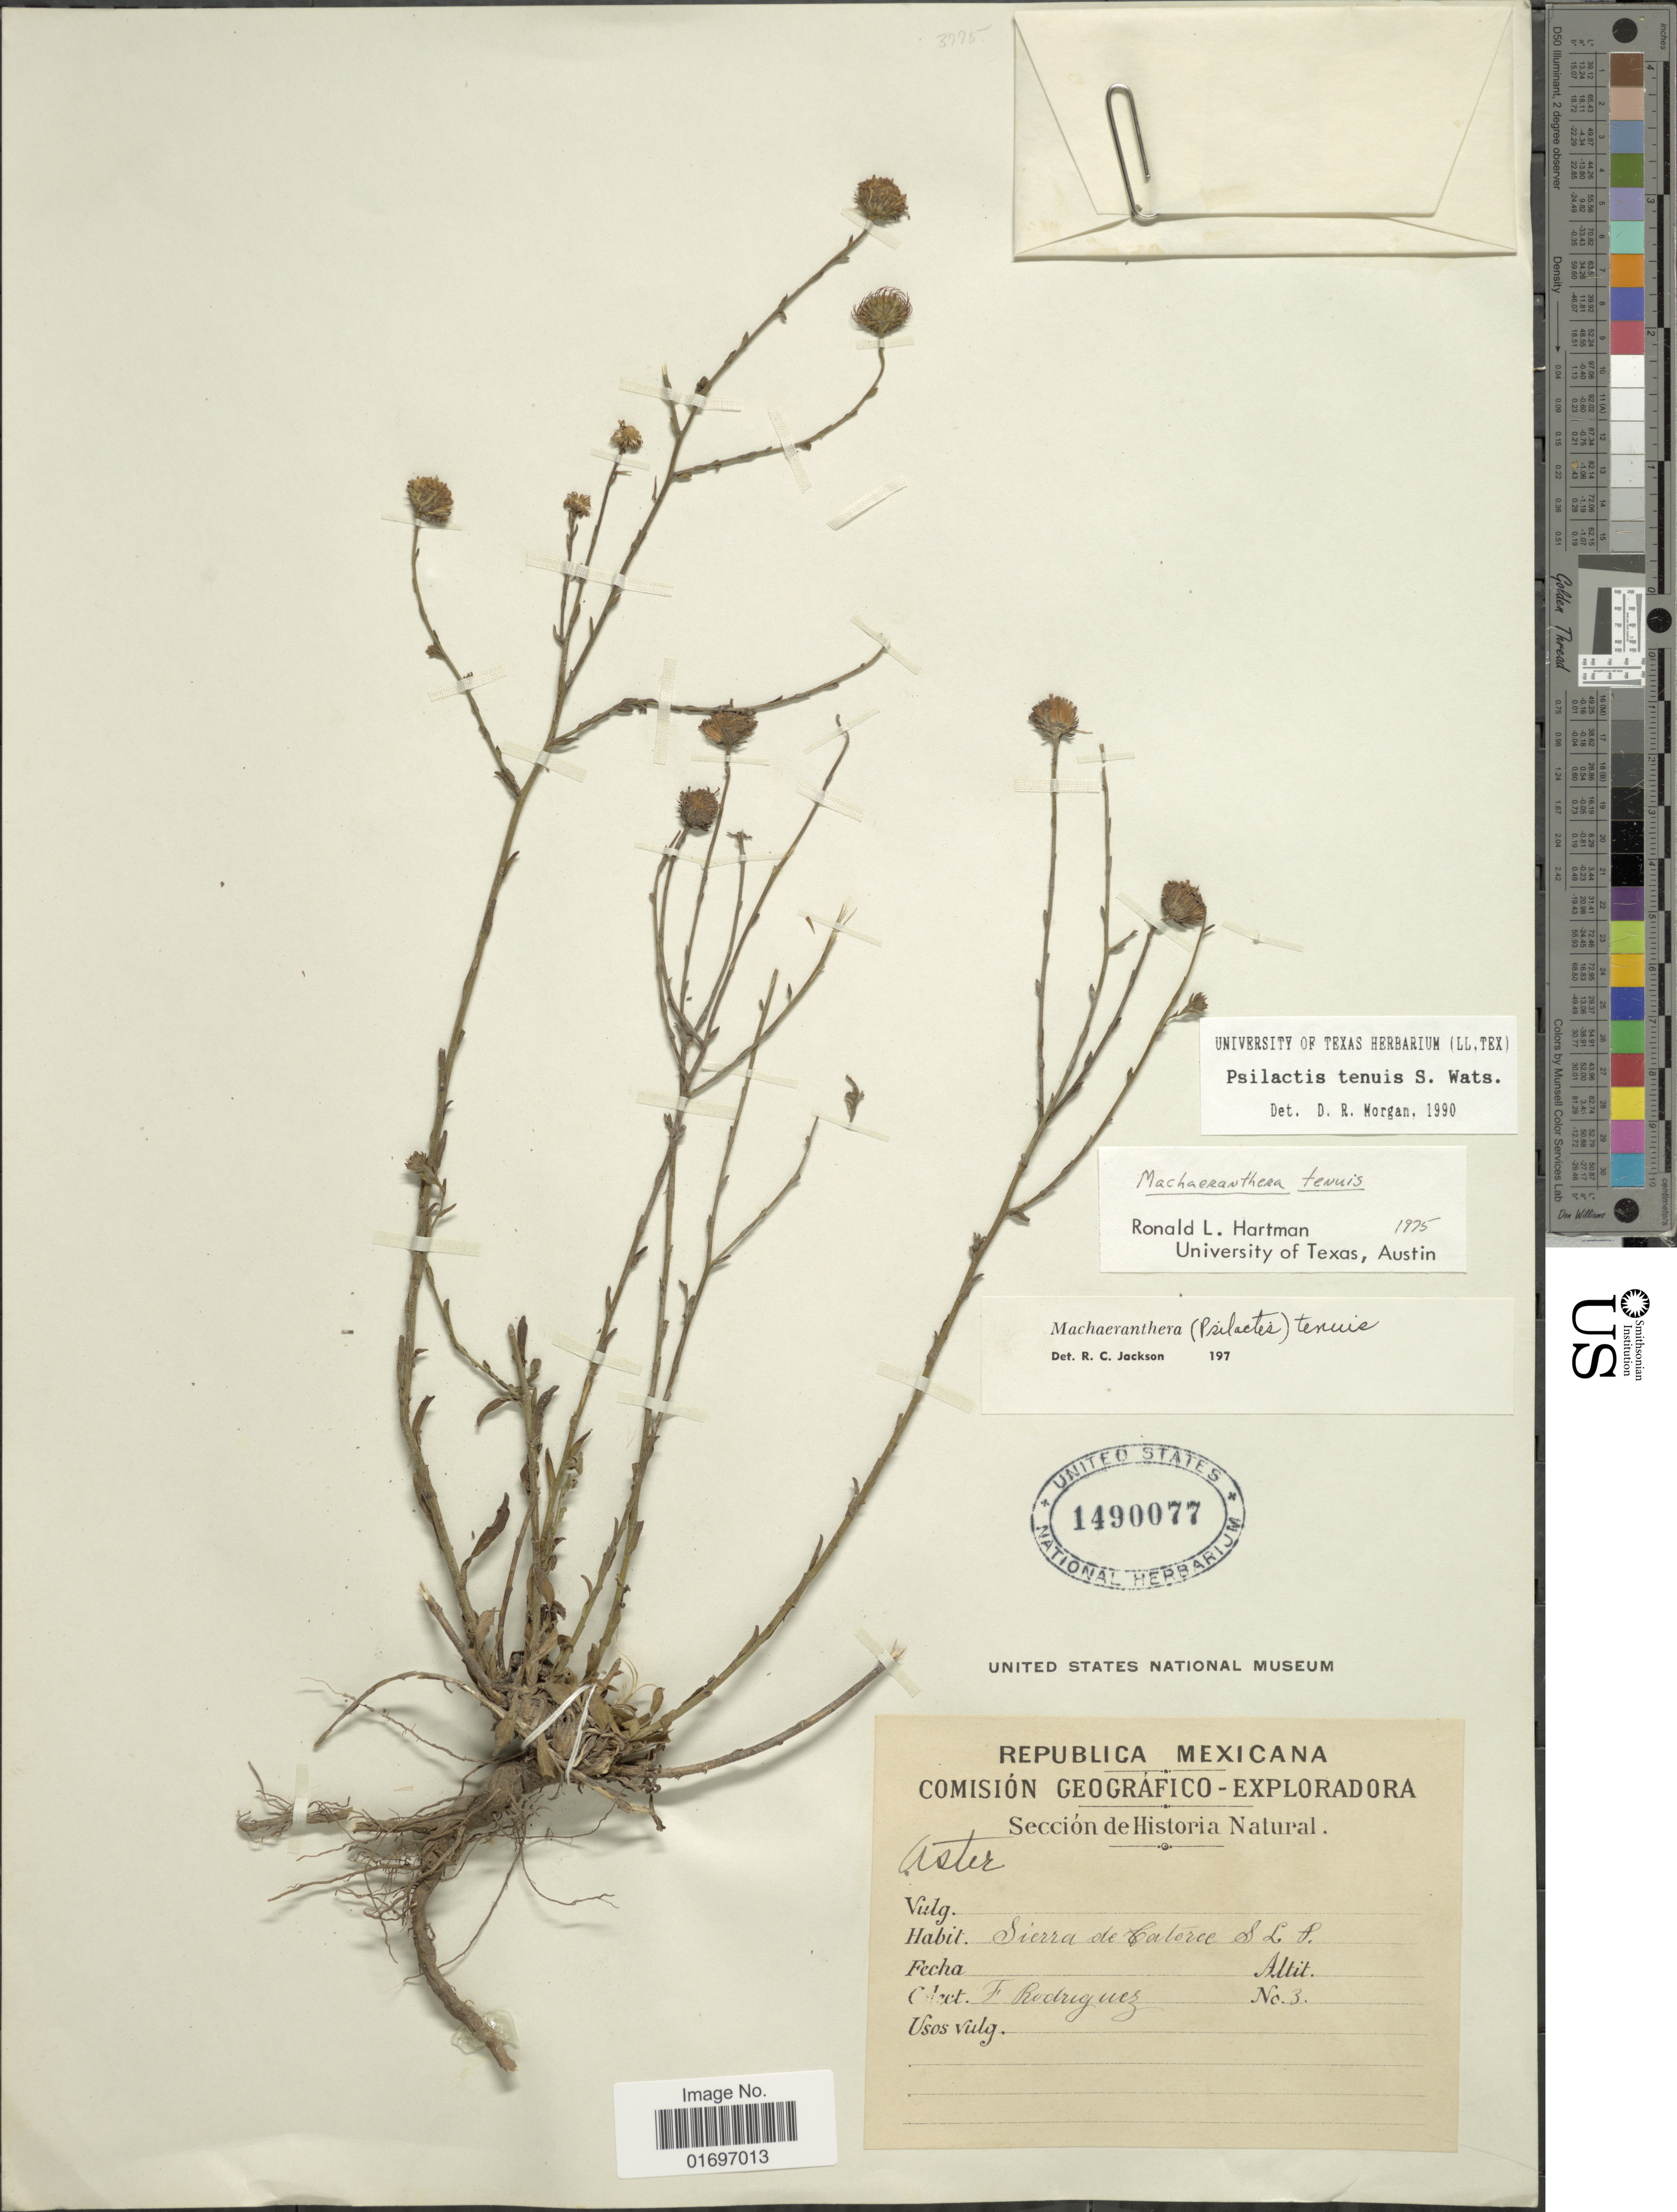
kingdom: Plantae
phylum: Tracheophyta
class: Magnoliopsida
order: Asterales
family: Asteraceae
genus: Psilactis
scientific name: Psilactis tenuis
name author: S. Watson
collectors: F. Rodriguez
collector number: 3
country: Mexico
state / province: San Luis Potosí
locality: Sierra de Catorce, S.L.P.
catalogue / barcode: US 1490077